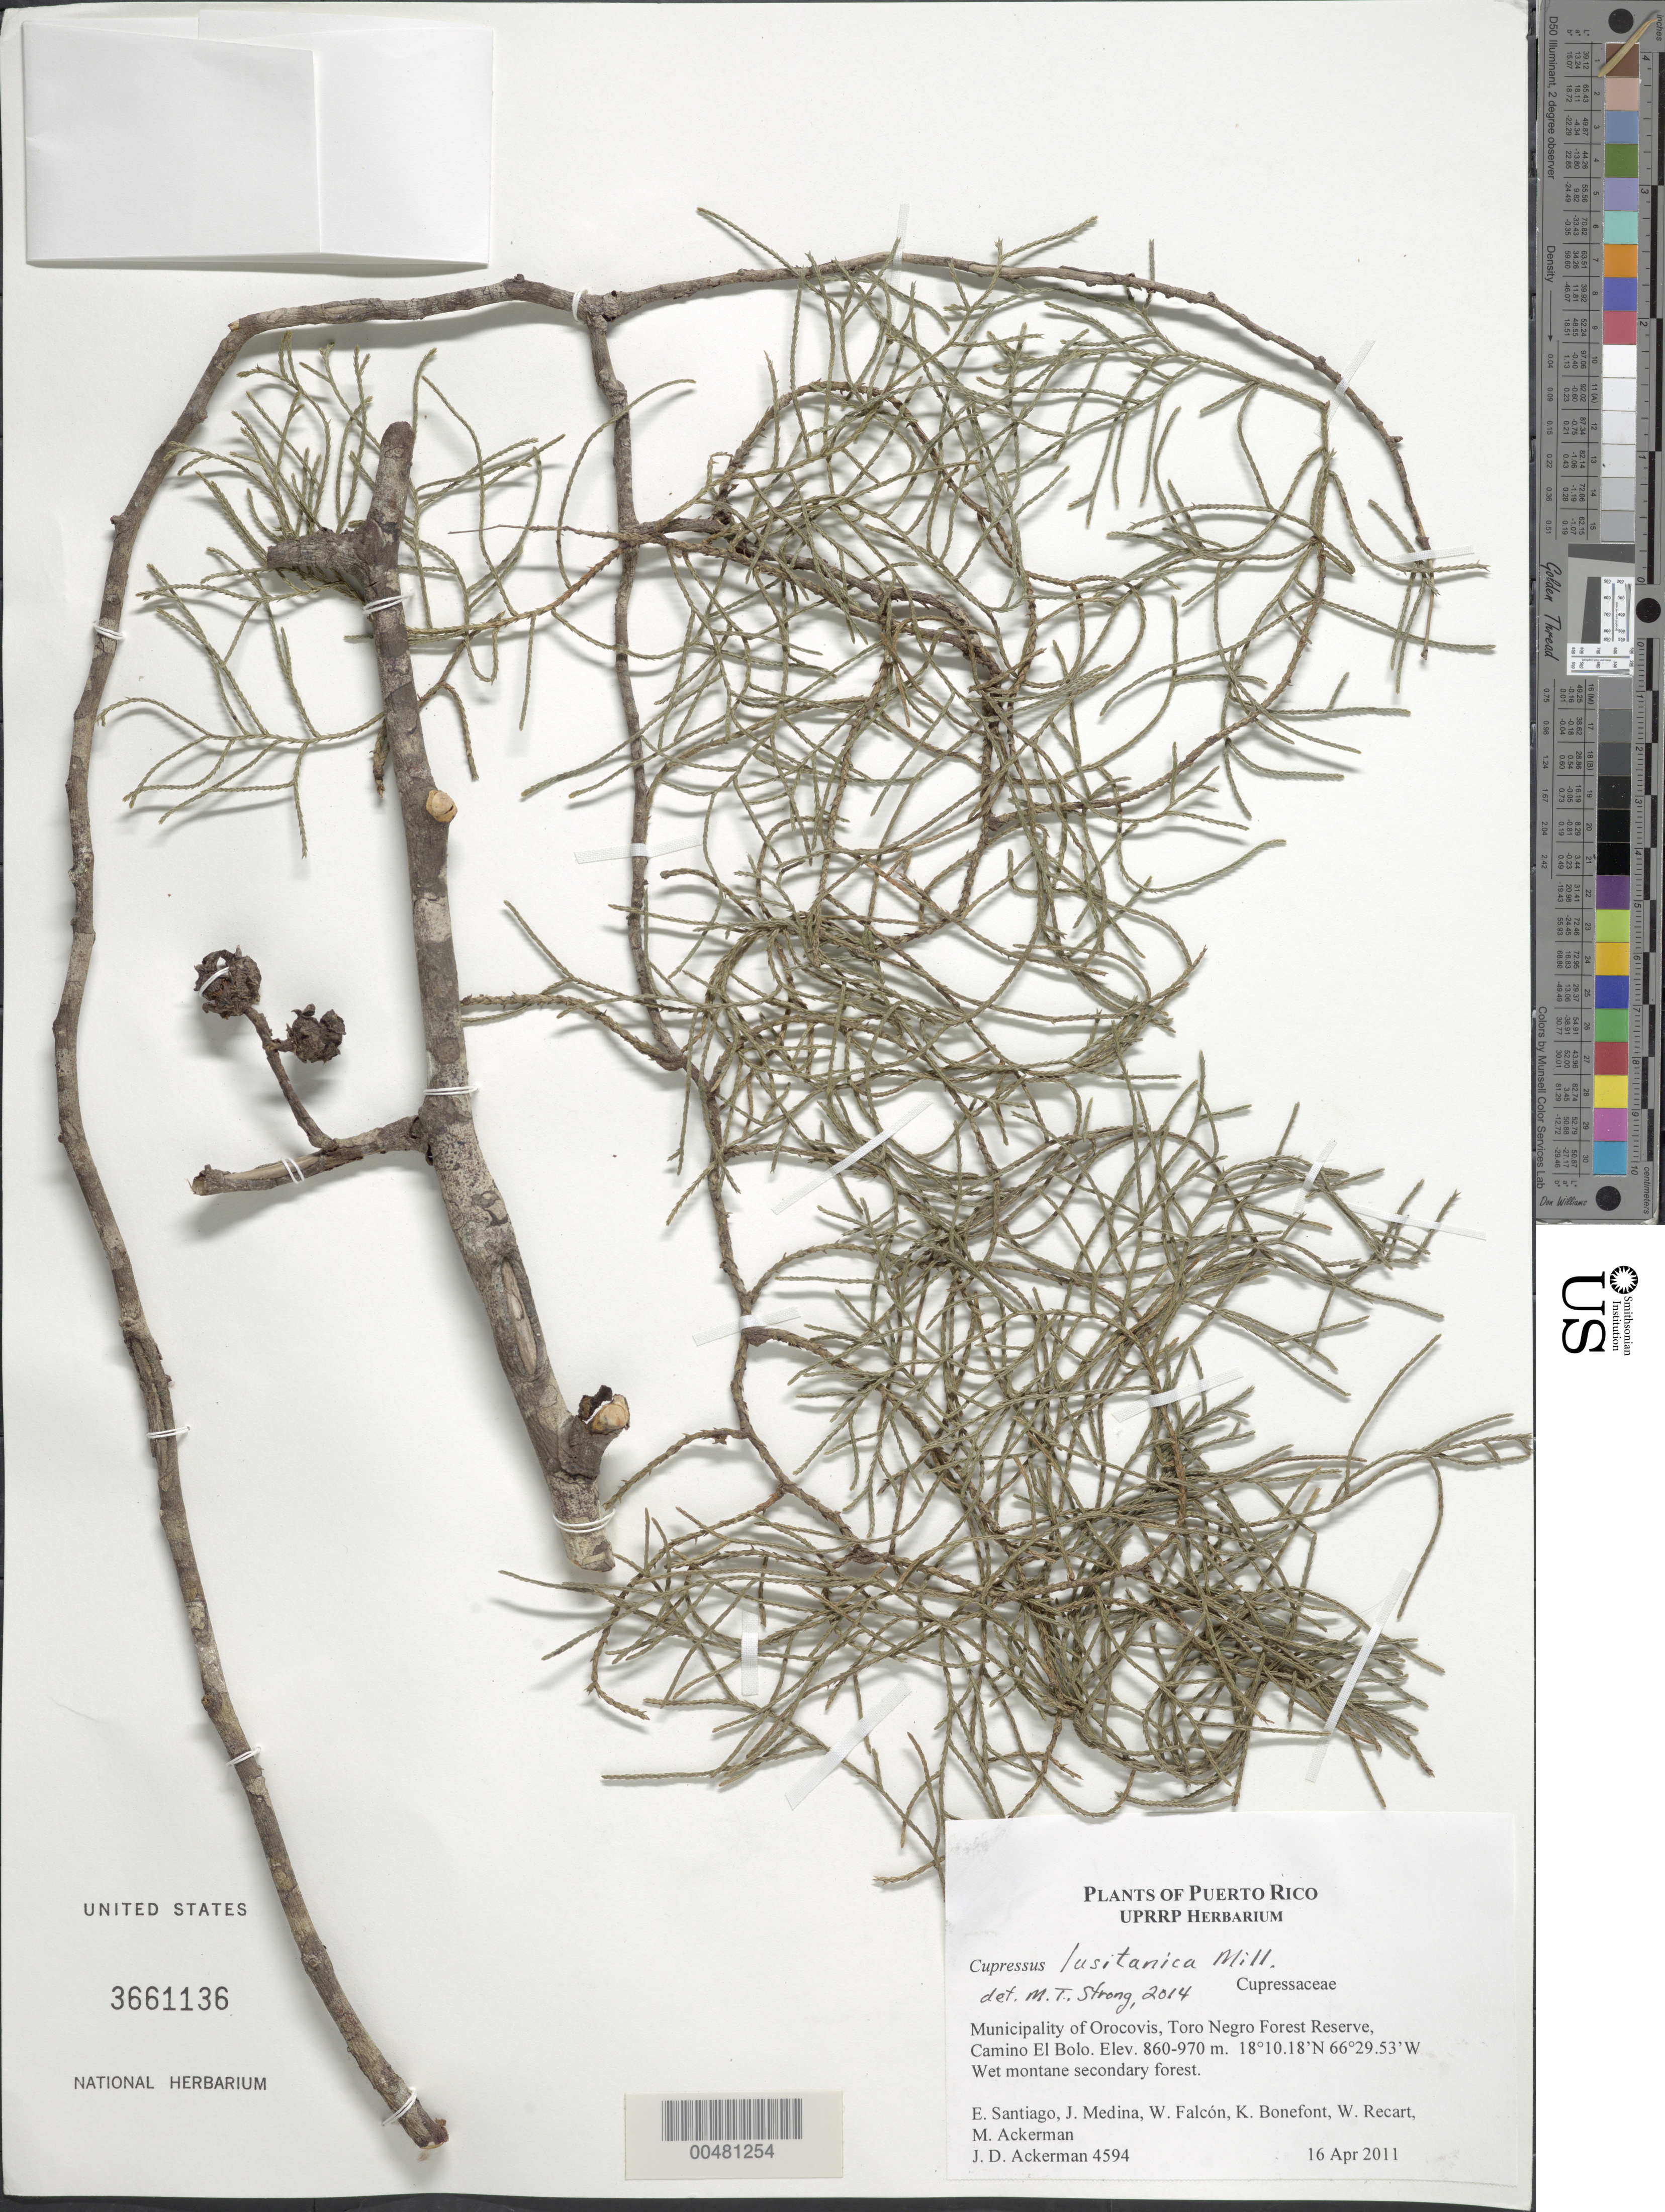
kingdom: Plantae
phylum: Tracheophyta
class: Pinopsida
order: Pinales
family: Cupressaceae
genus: Hesperocyparis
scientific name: Hesperocyparis lusitanica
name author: (Miller) Bartel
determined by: (US) Smithsonian Institution - National Museum of Natural History - Department of Botany (UNITED STATES)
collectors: J. D. Ackerman, E. Santiago, J. Medina, W. Falcón, K. Bonefont, W. Recart & M. Ackerman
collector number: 4594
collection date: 2011-04-16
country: Puerto Rico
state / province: Orocovis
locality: Toro Negro Forest Reserve, Camino El Bolo.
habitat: Wet montane secondary forest.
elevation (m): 860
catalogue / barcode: US 3661136